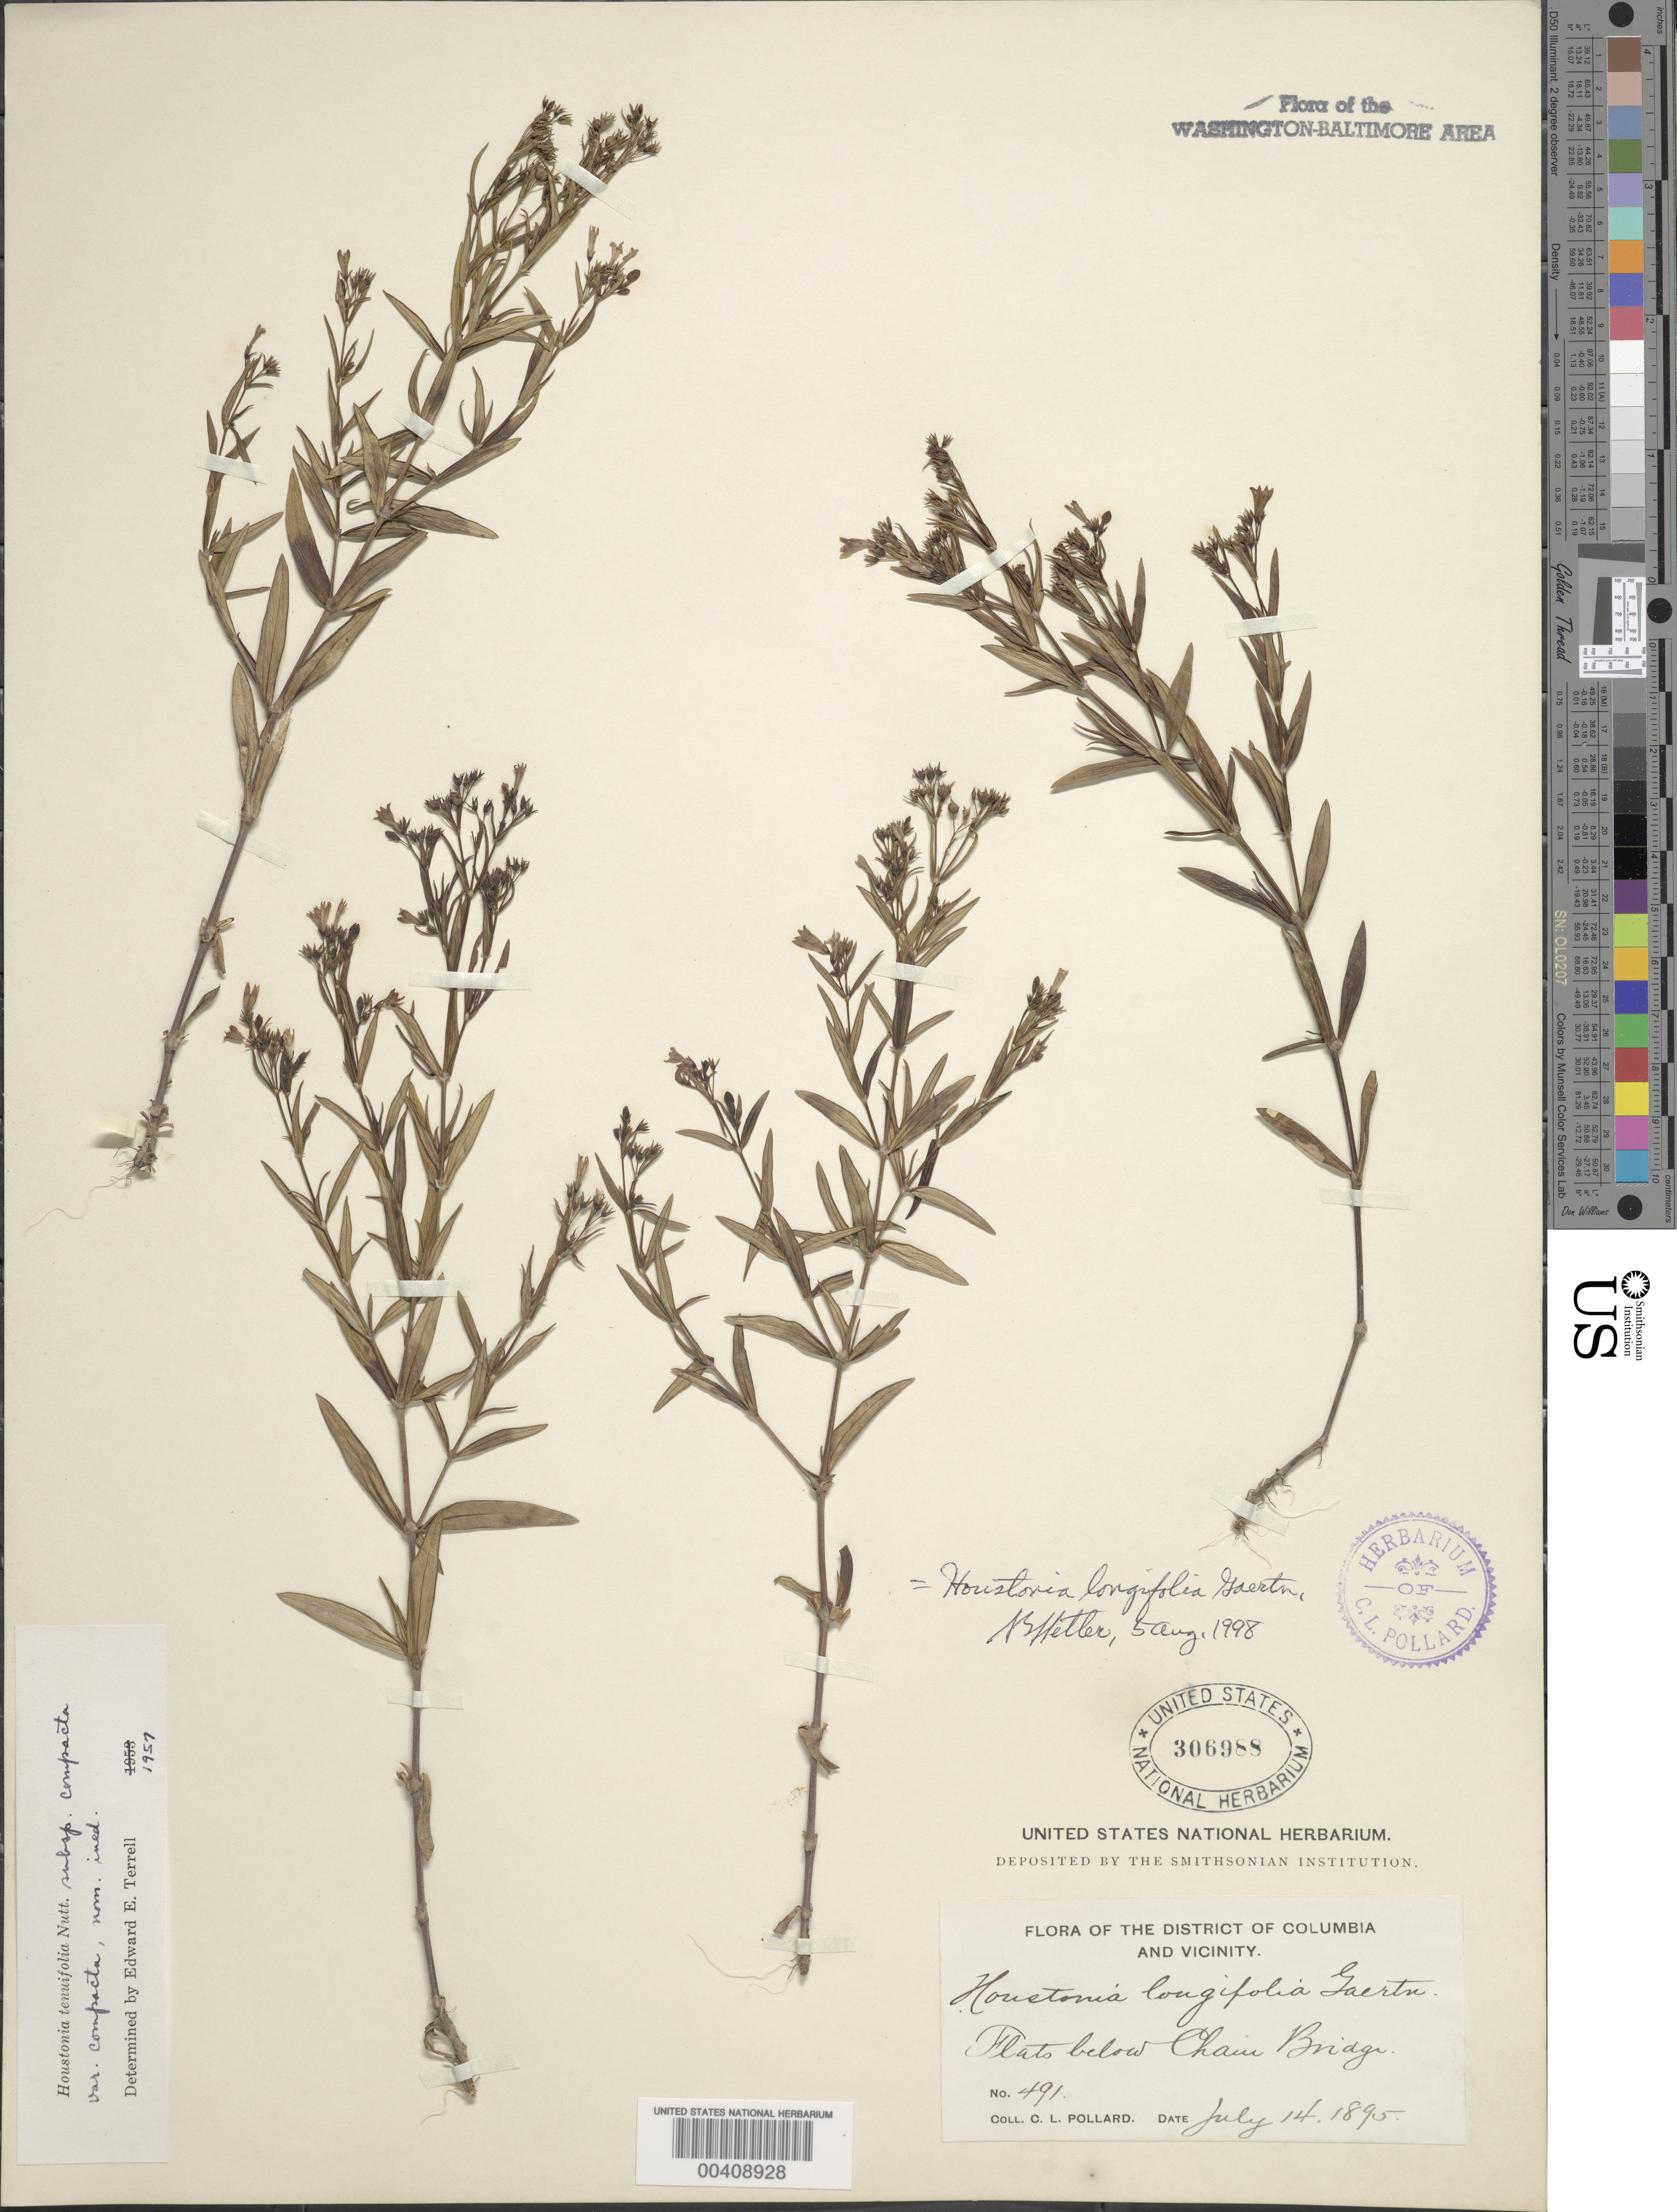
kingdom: Plantae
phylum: Tracheophyta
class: Magnoliopsida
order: Gentianales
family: Rubiaceae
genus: Houstonia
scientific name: Houstonia longifolia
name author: Gaertn.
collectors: C. L. Pollard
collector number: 491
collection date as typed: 14 Jul 1895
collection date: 1895-07-14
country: United States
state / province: Virginia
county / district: Arlington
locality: Chain Bridge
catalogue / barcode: US 306988